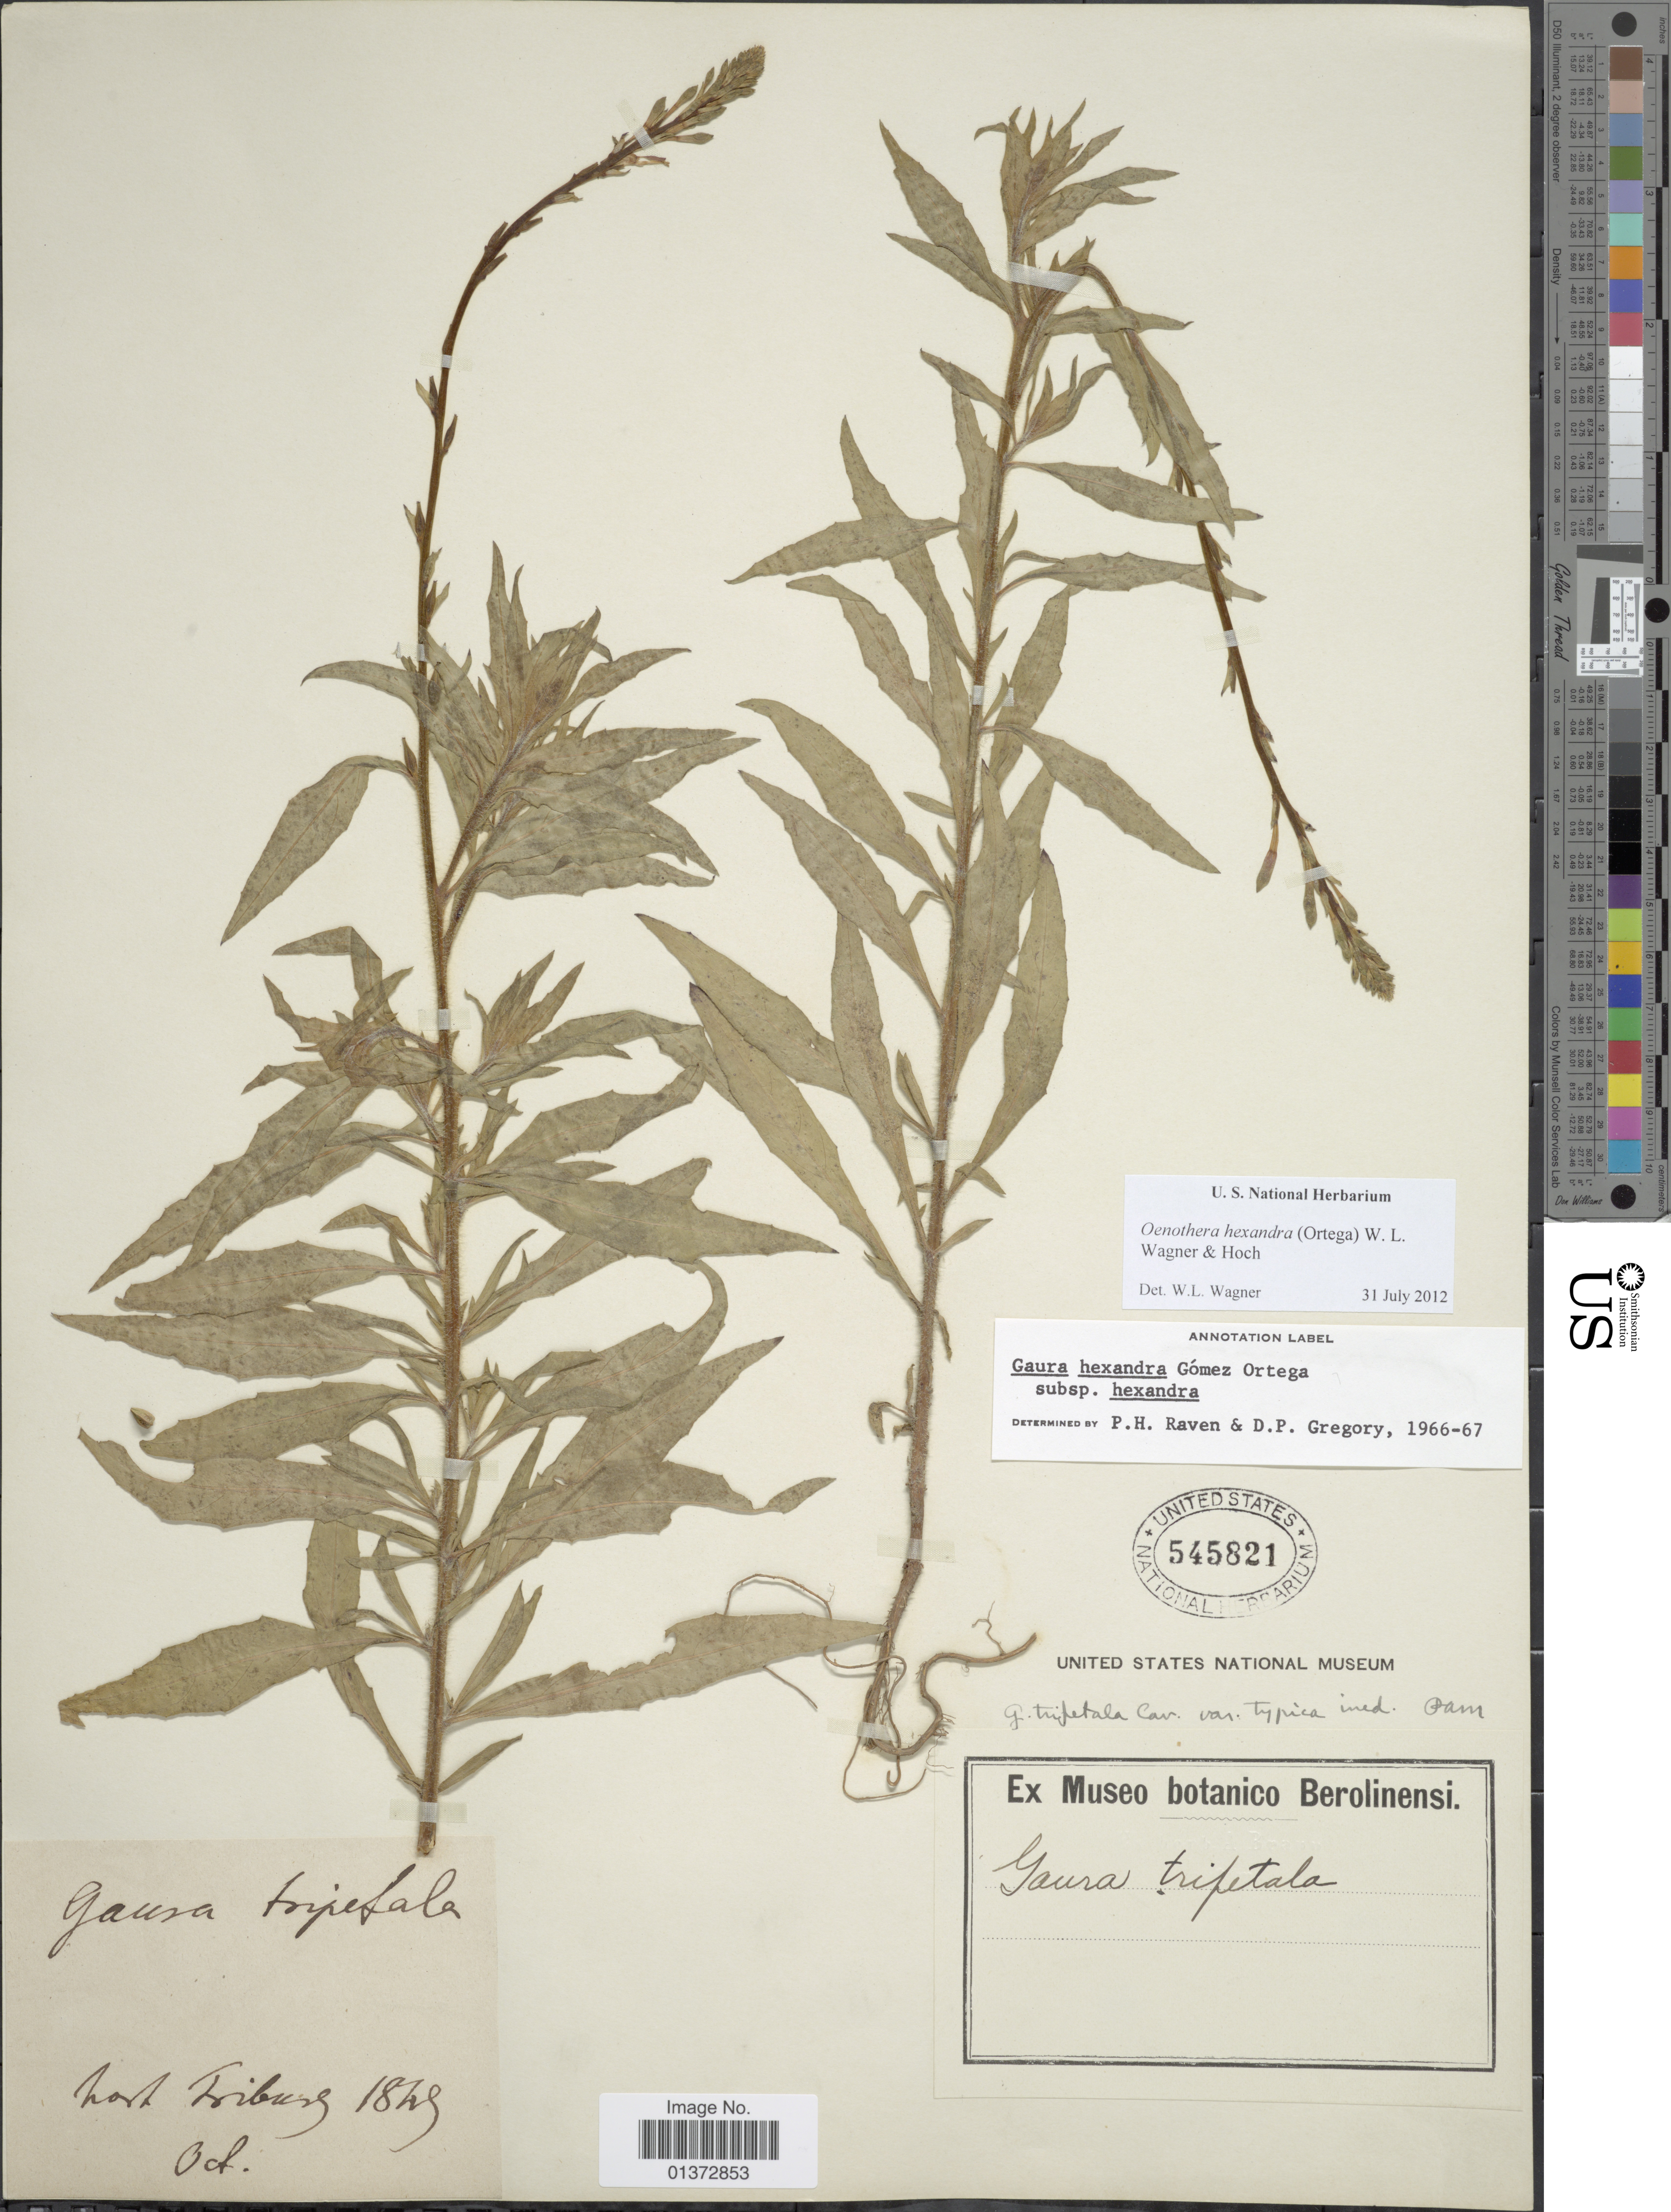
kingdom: Plantae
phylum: Tracheophyta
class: Magnoliopsida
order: Myrtales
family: Onagraceae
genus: Oenothera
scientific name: Oenothera hexandra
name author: (Ortega) W.L. Wagner & Hoch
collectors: ex Museo Botanico Berolinensi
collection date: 1849-10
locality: Hort Friburg [interpreted]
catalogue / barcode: US 545821